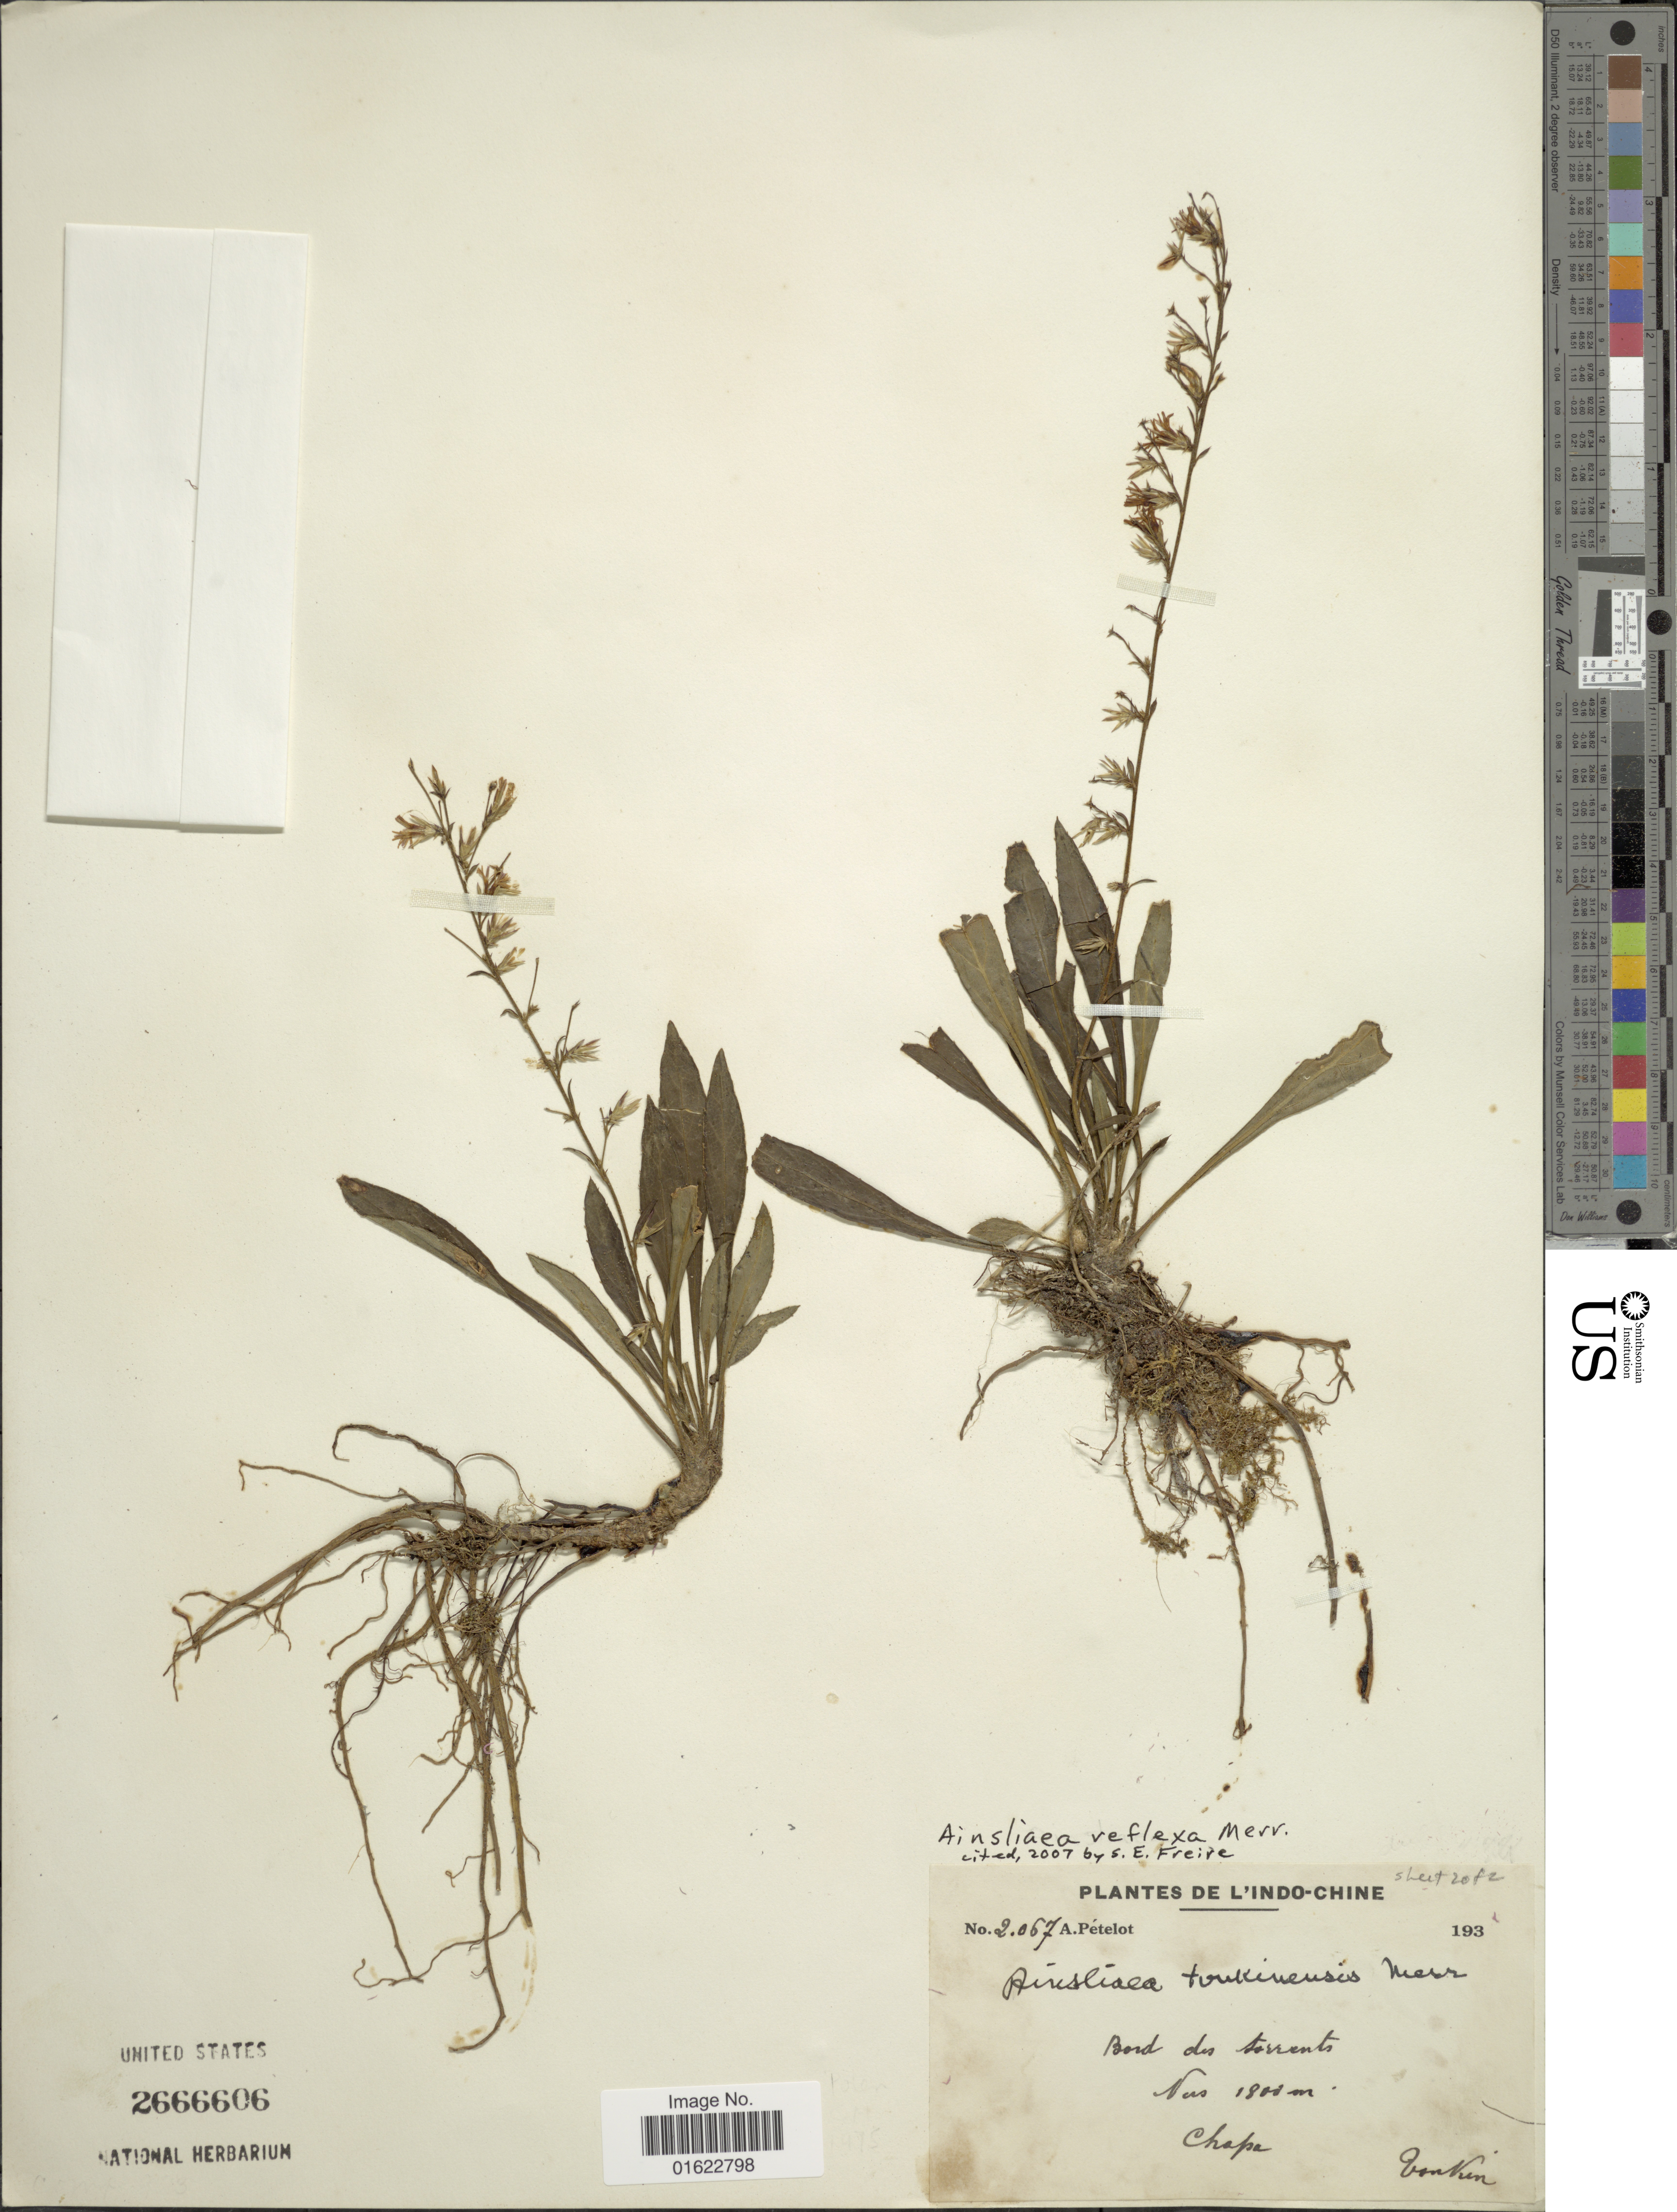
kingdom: Plantae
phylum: Tracheophyta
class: Magnoliopsida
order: Asterales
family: Asteraceae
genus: Ainsliaea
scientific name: Ainsliaea reflexa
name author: Merr.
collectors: A. Petelot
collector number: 2067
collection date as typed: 193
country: Vietnam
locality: L'Indo -Chine, Chapa, Tonkin.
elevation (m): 1800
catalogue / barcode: US 2666606